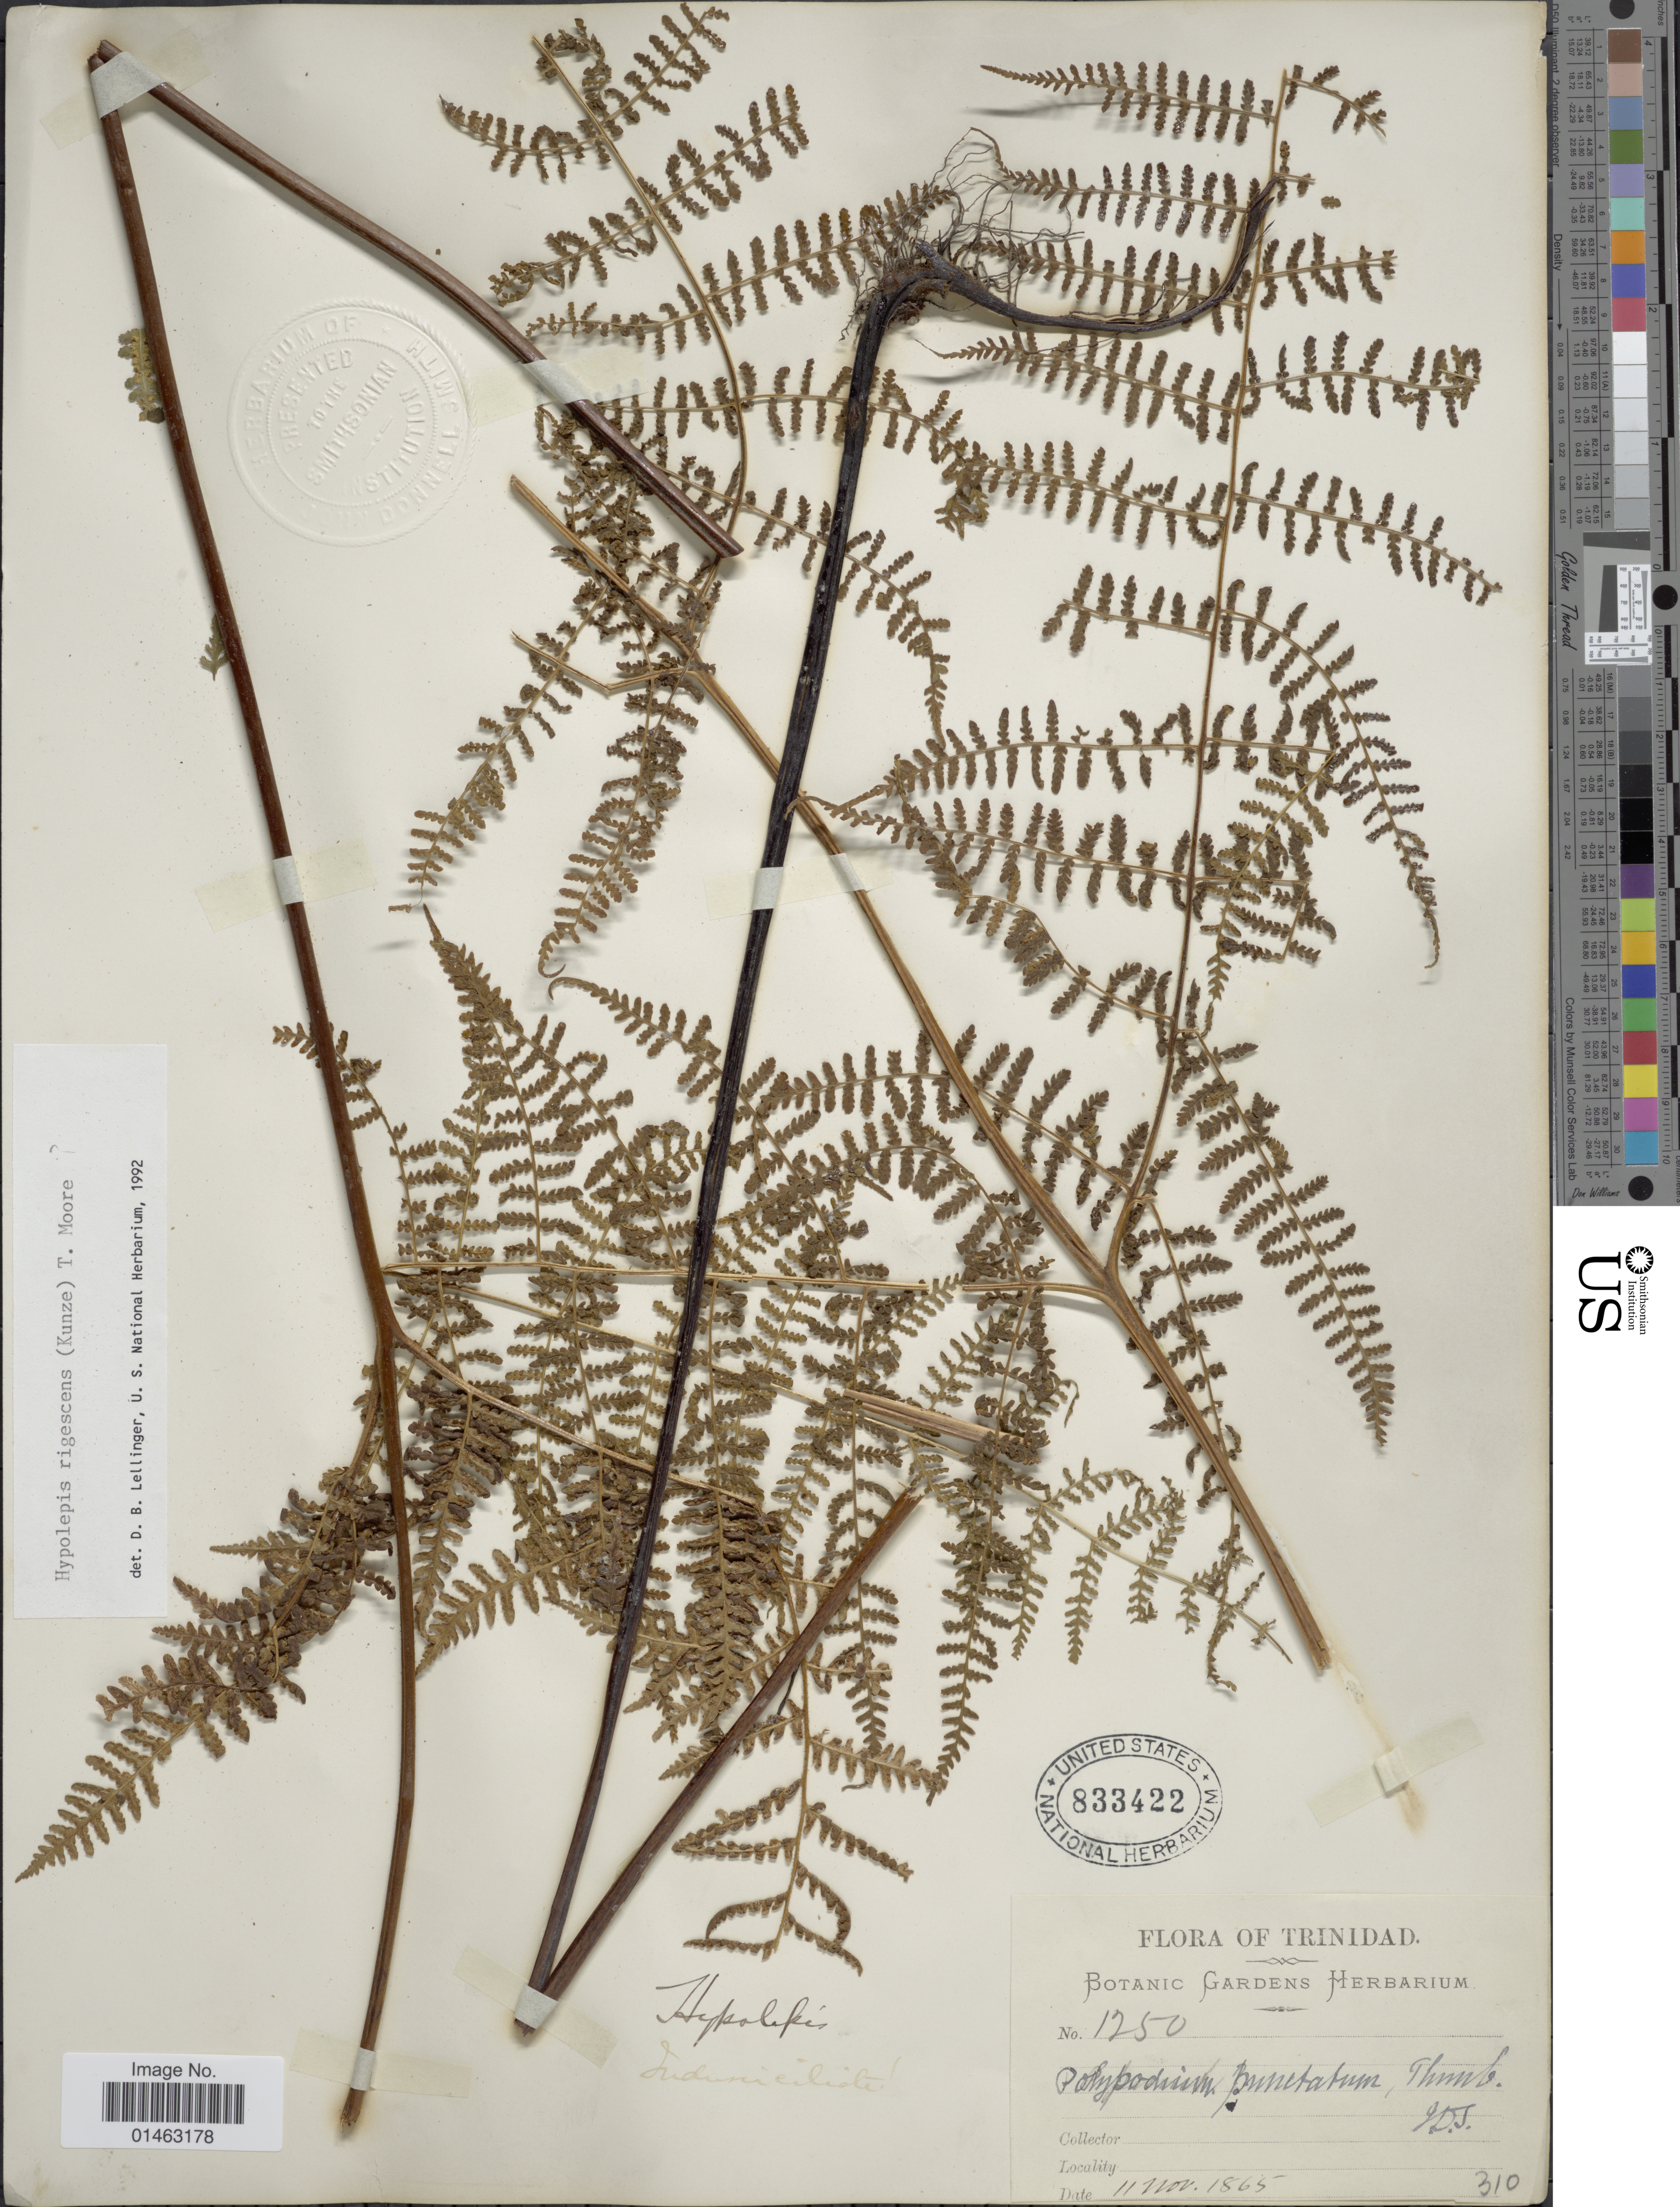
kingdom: Plantae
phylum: Tracheophyta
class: Polypodiopsida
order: Polypodiales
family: Dennstaedtiaceae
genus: Hypolepis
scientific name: Hypolepis sp.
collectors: Botanic Gardens Herbarium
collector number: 1250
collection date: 1865-11-11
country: Trinidad and Tobago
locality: Trinidad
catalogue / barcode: US 833422